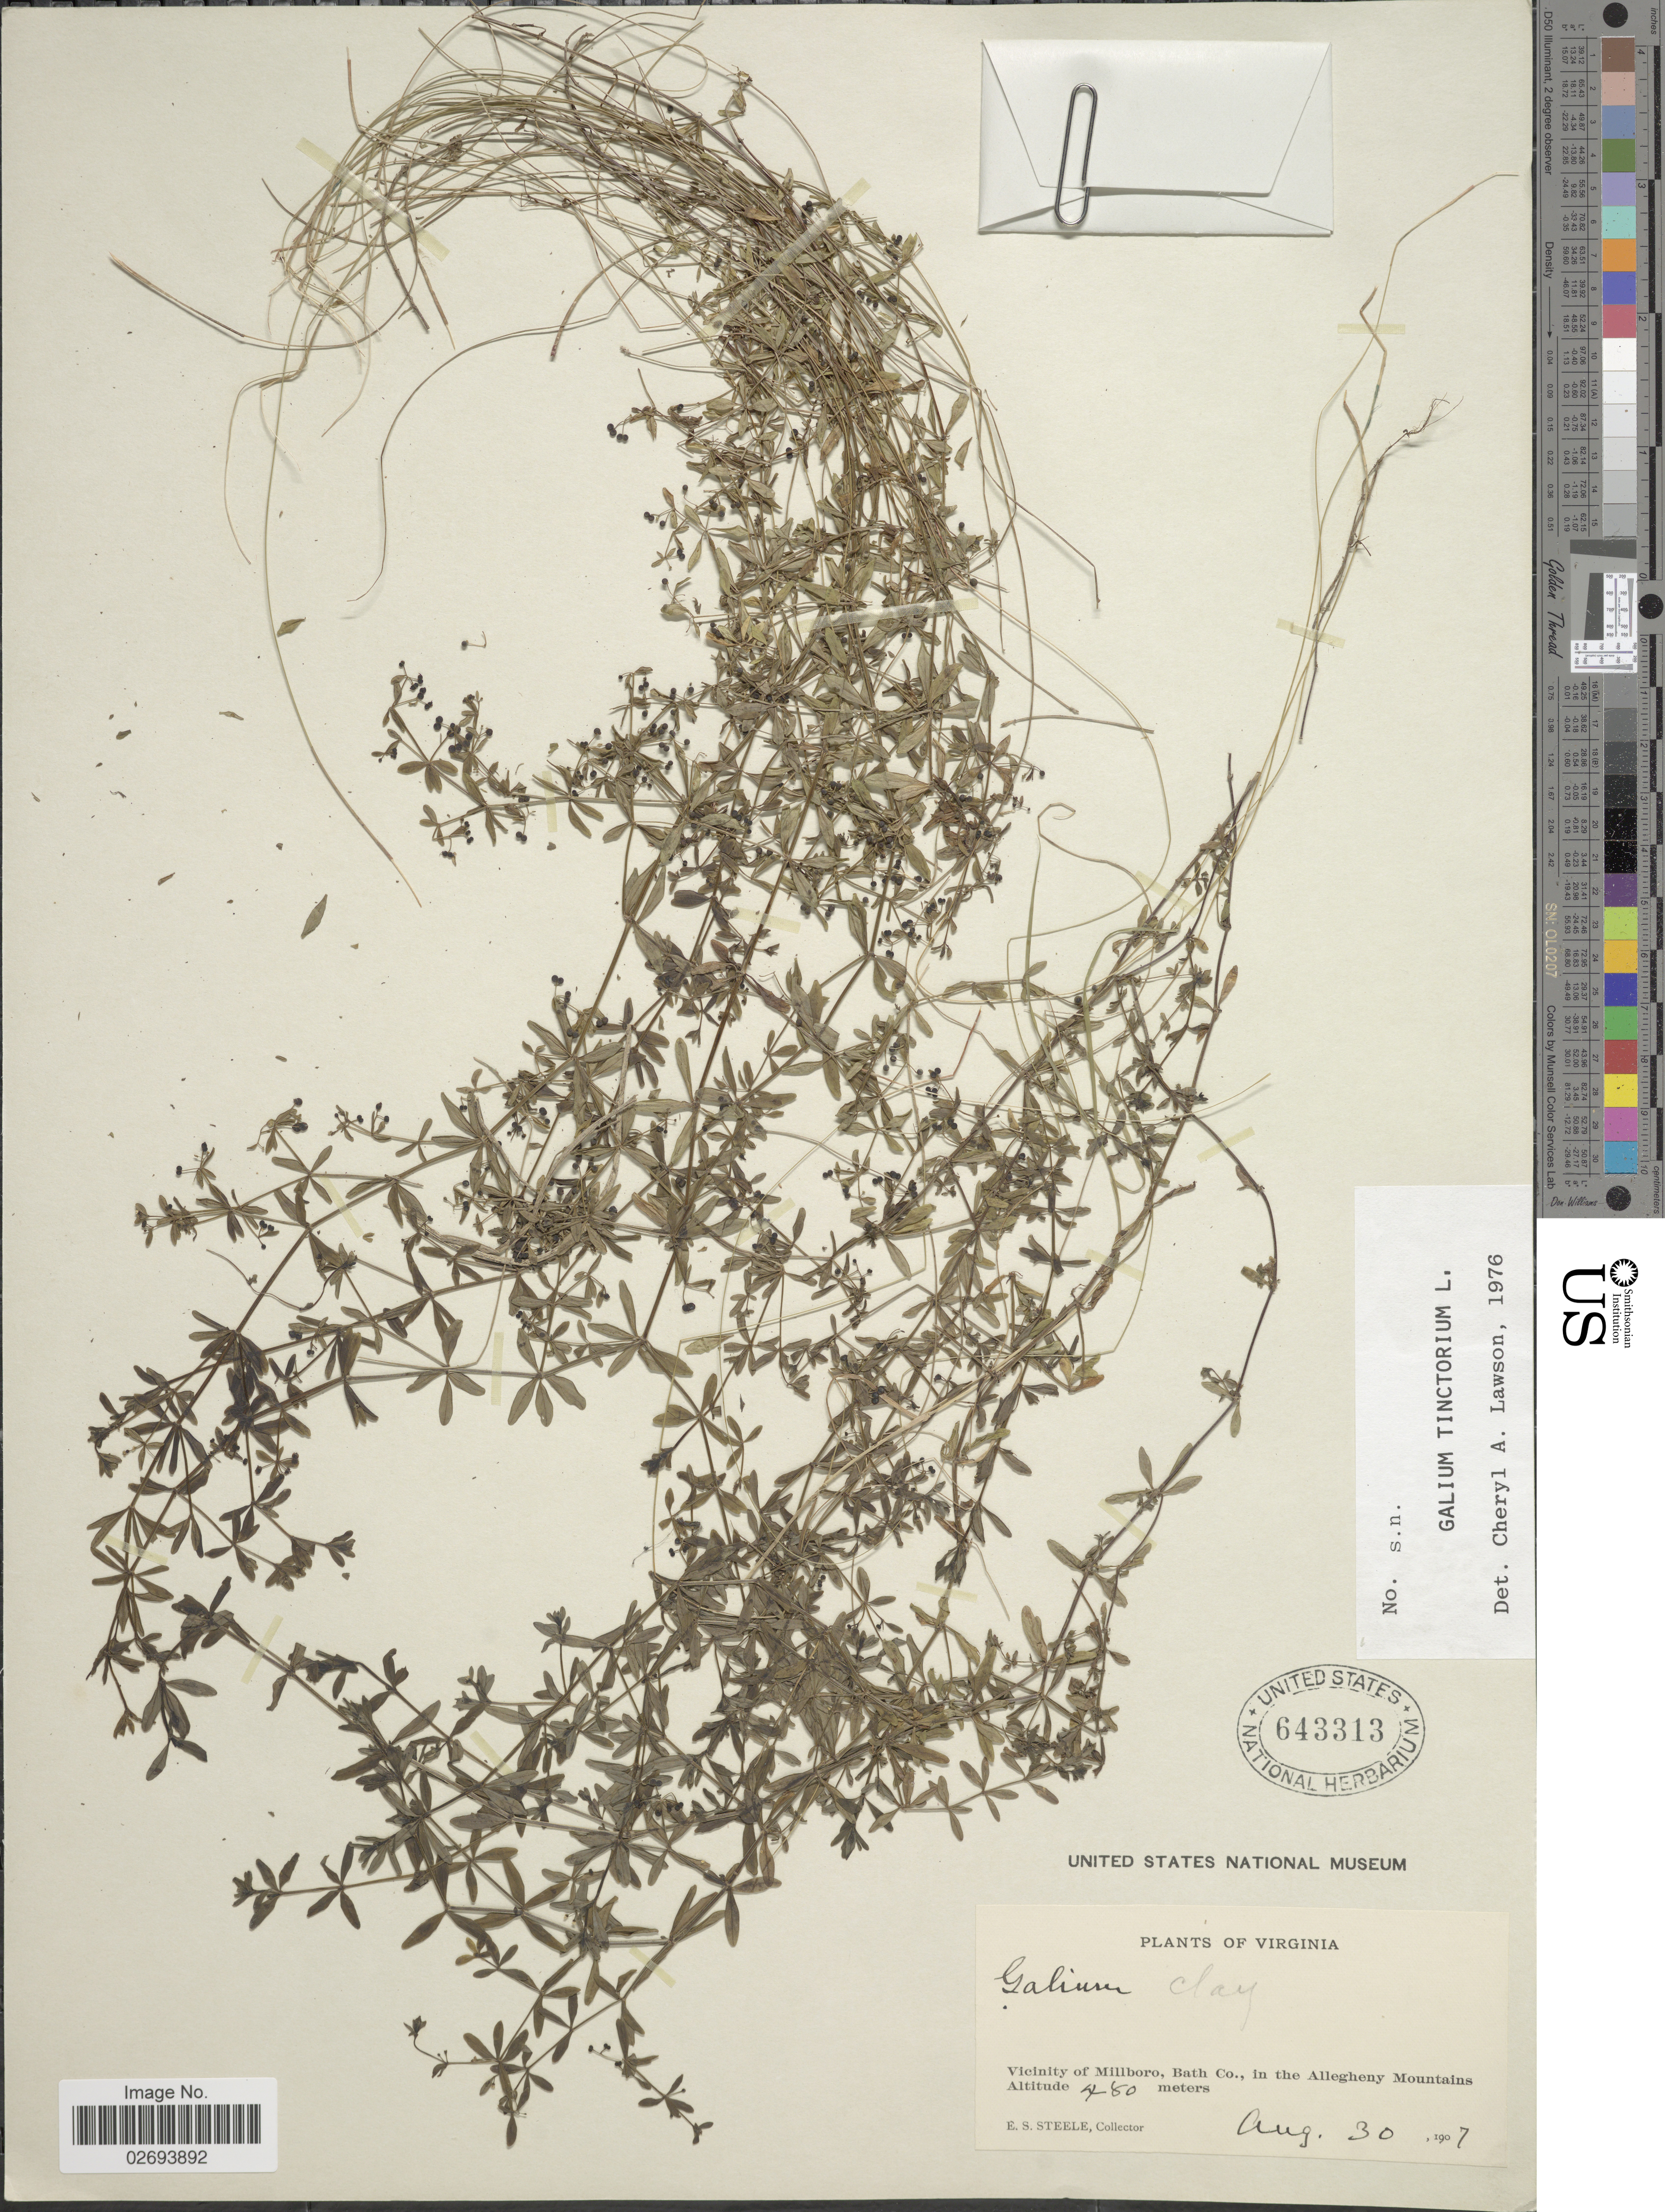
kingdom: Plantae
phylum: Tracheophyta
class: Magnoliopsida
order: Gentianales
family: Rubiaceae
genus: Galium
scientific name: Galium tinctorium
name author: (L.) Scop.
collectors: E. Steele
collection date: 1907-08-30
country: United States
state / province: Virginia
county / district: Bath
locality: Vicinity of Millboro, Bath Co., in the Allegheny Mountains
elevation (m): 480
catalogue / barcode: US 643313